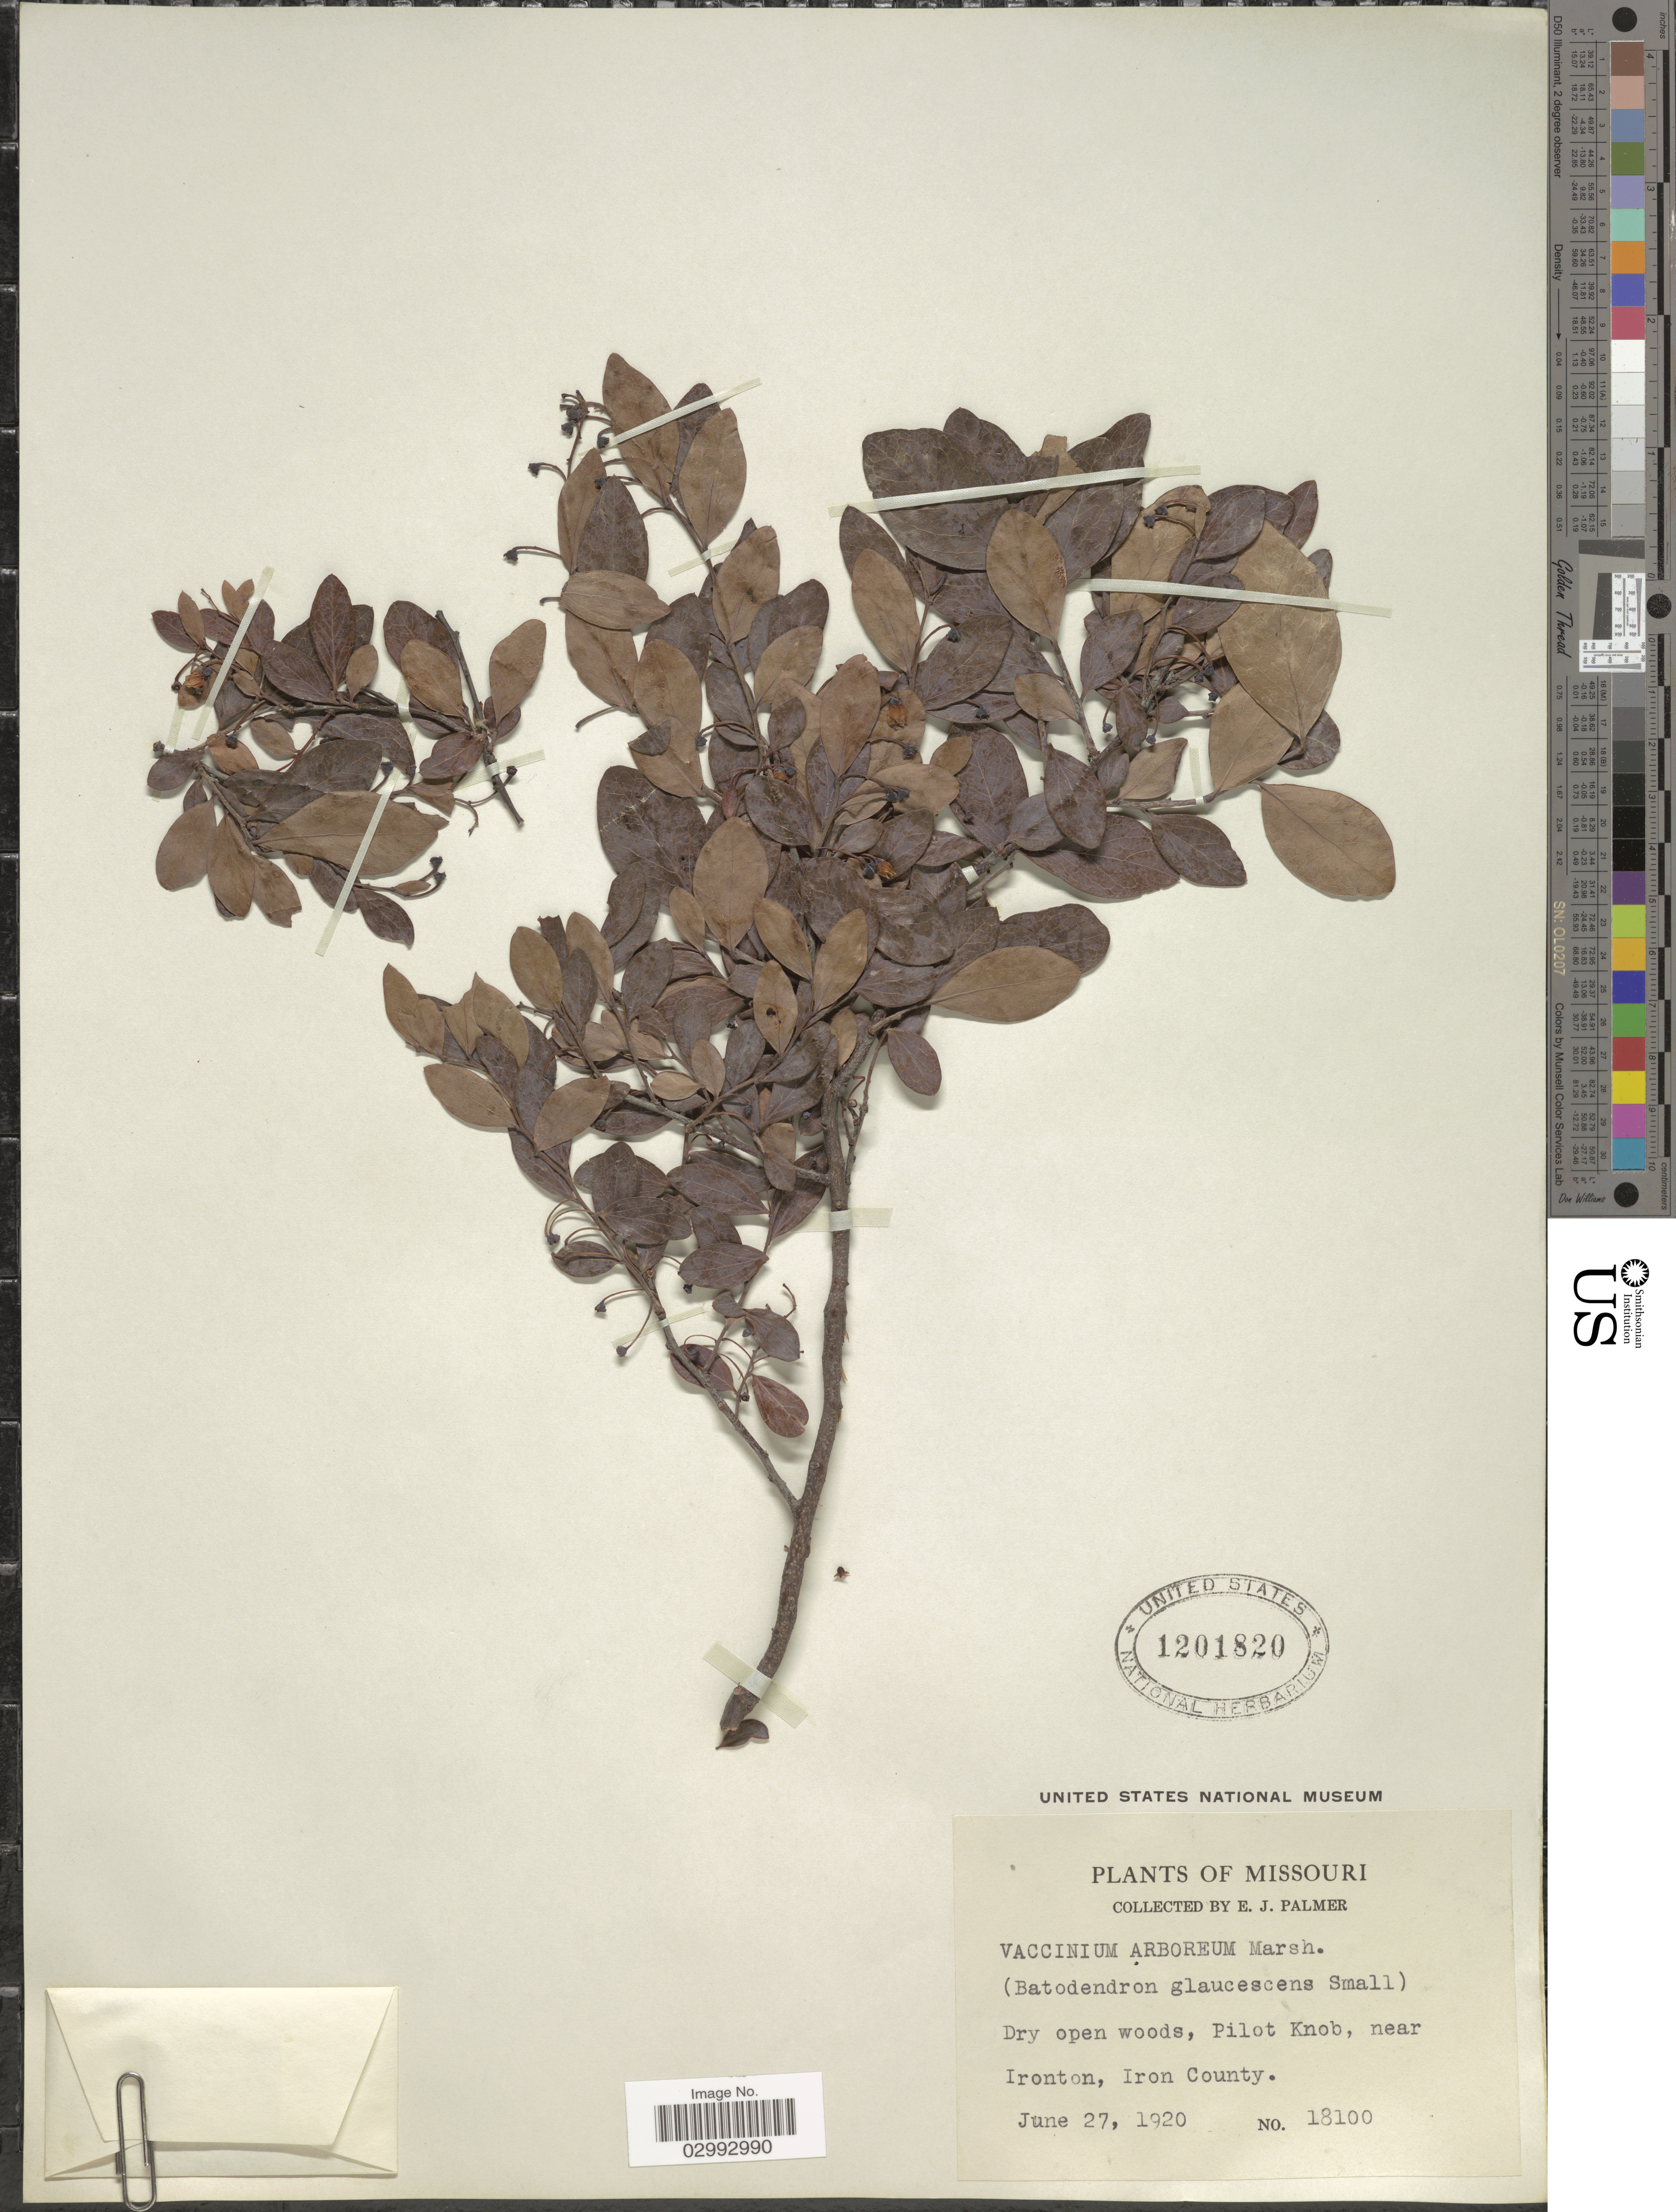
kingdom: Plantae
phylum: Tracheophyta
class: Magnoliopsida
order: Ericales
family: Ericaceae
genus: Batodendron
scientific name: Batodendron arboreum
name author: Nutt.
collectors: E. J. Palmer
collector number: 18100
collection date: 1920-06-27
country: United States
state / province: Missouri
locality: Dry open woods, Pilot Knob, near Ironton, Iron County.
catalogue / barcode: US 1201820